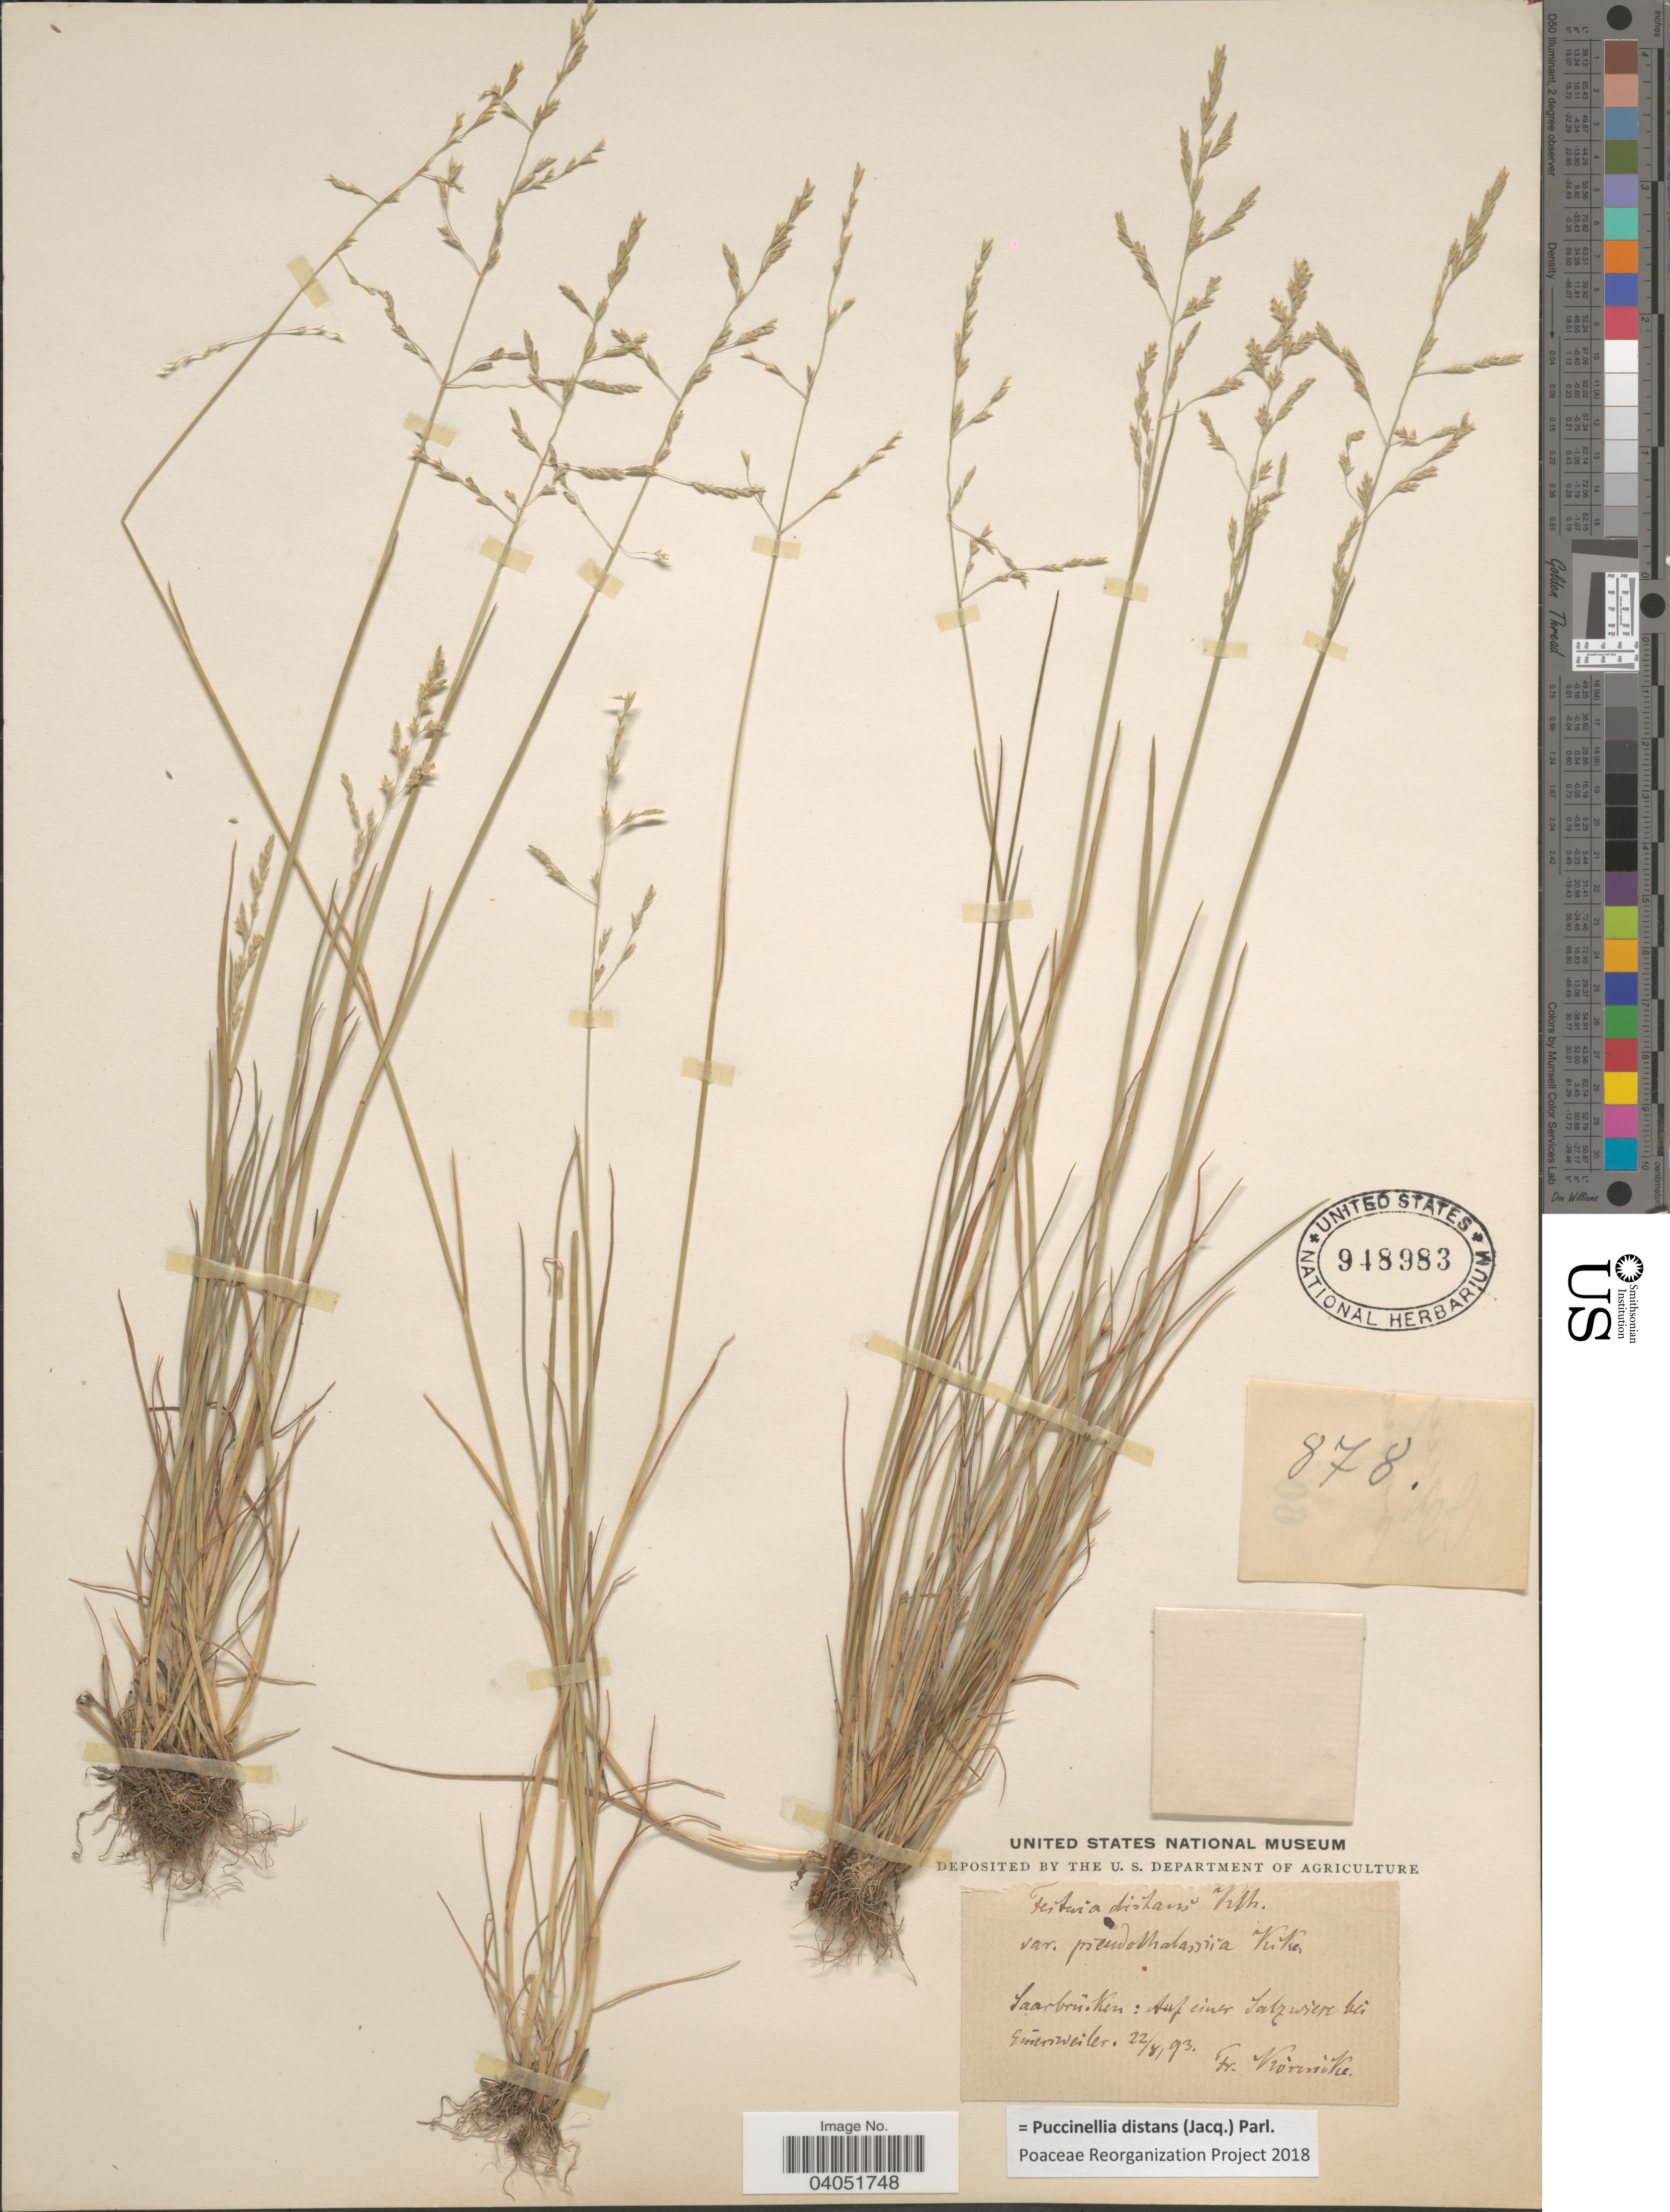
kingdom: Plantae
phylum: Tracheophyta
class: Liliopsida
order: Poales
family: Poaceae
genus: Puccinellia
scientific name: Puccinellia distans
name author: (Jacq.) Parl.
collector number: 878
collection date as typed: Transcribed d/m/y: 22/8/93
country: Germany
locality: Saarbrücken: Auf einer Salzwiere bei Ginenweiler. [interpreted]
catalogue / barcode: US 948983